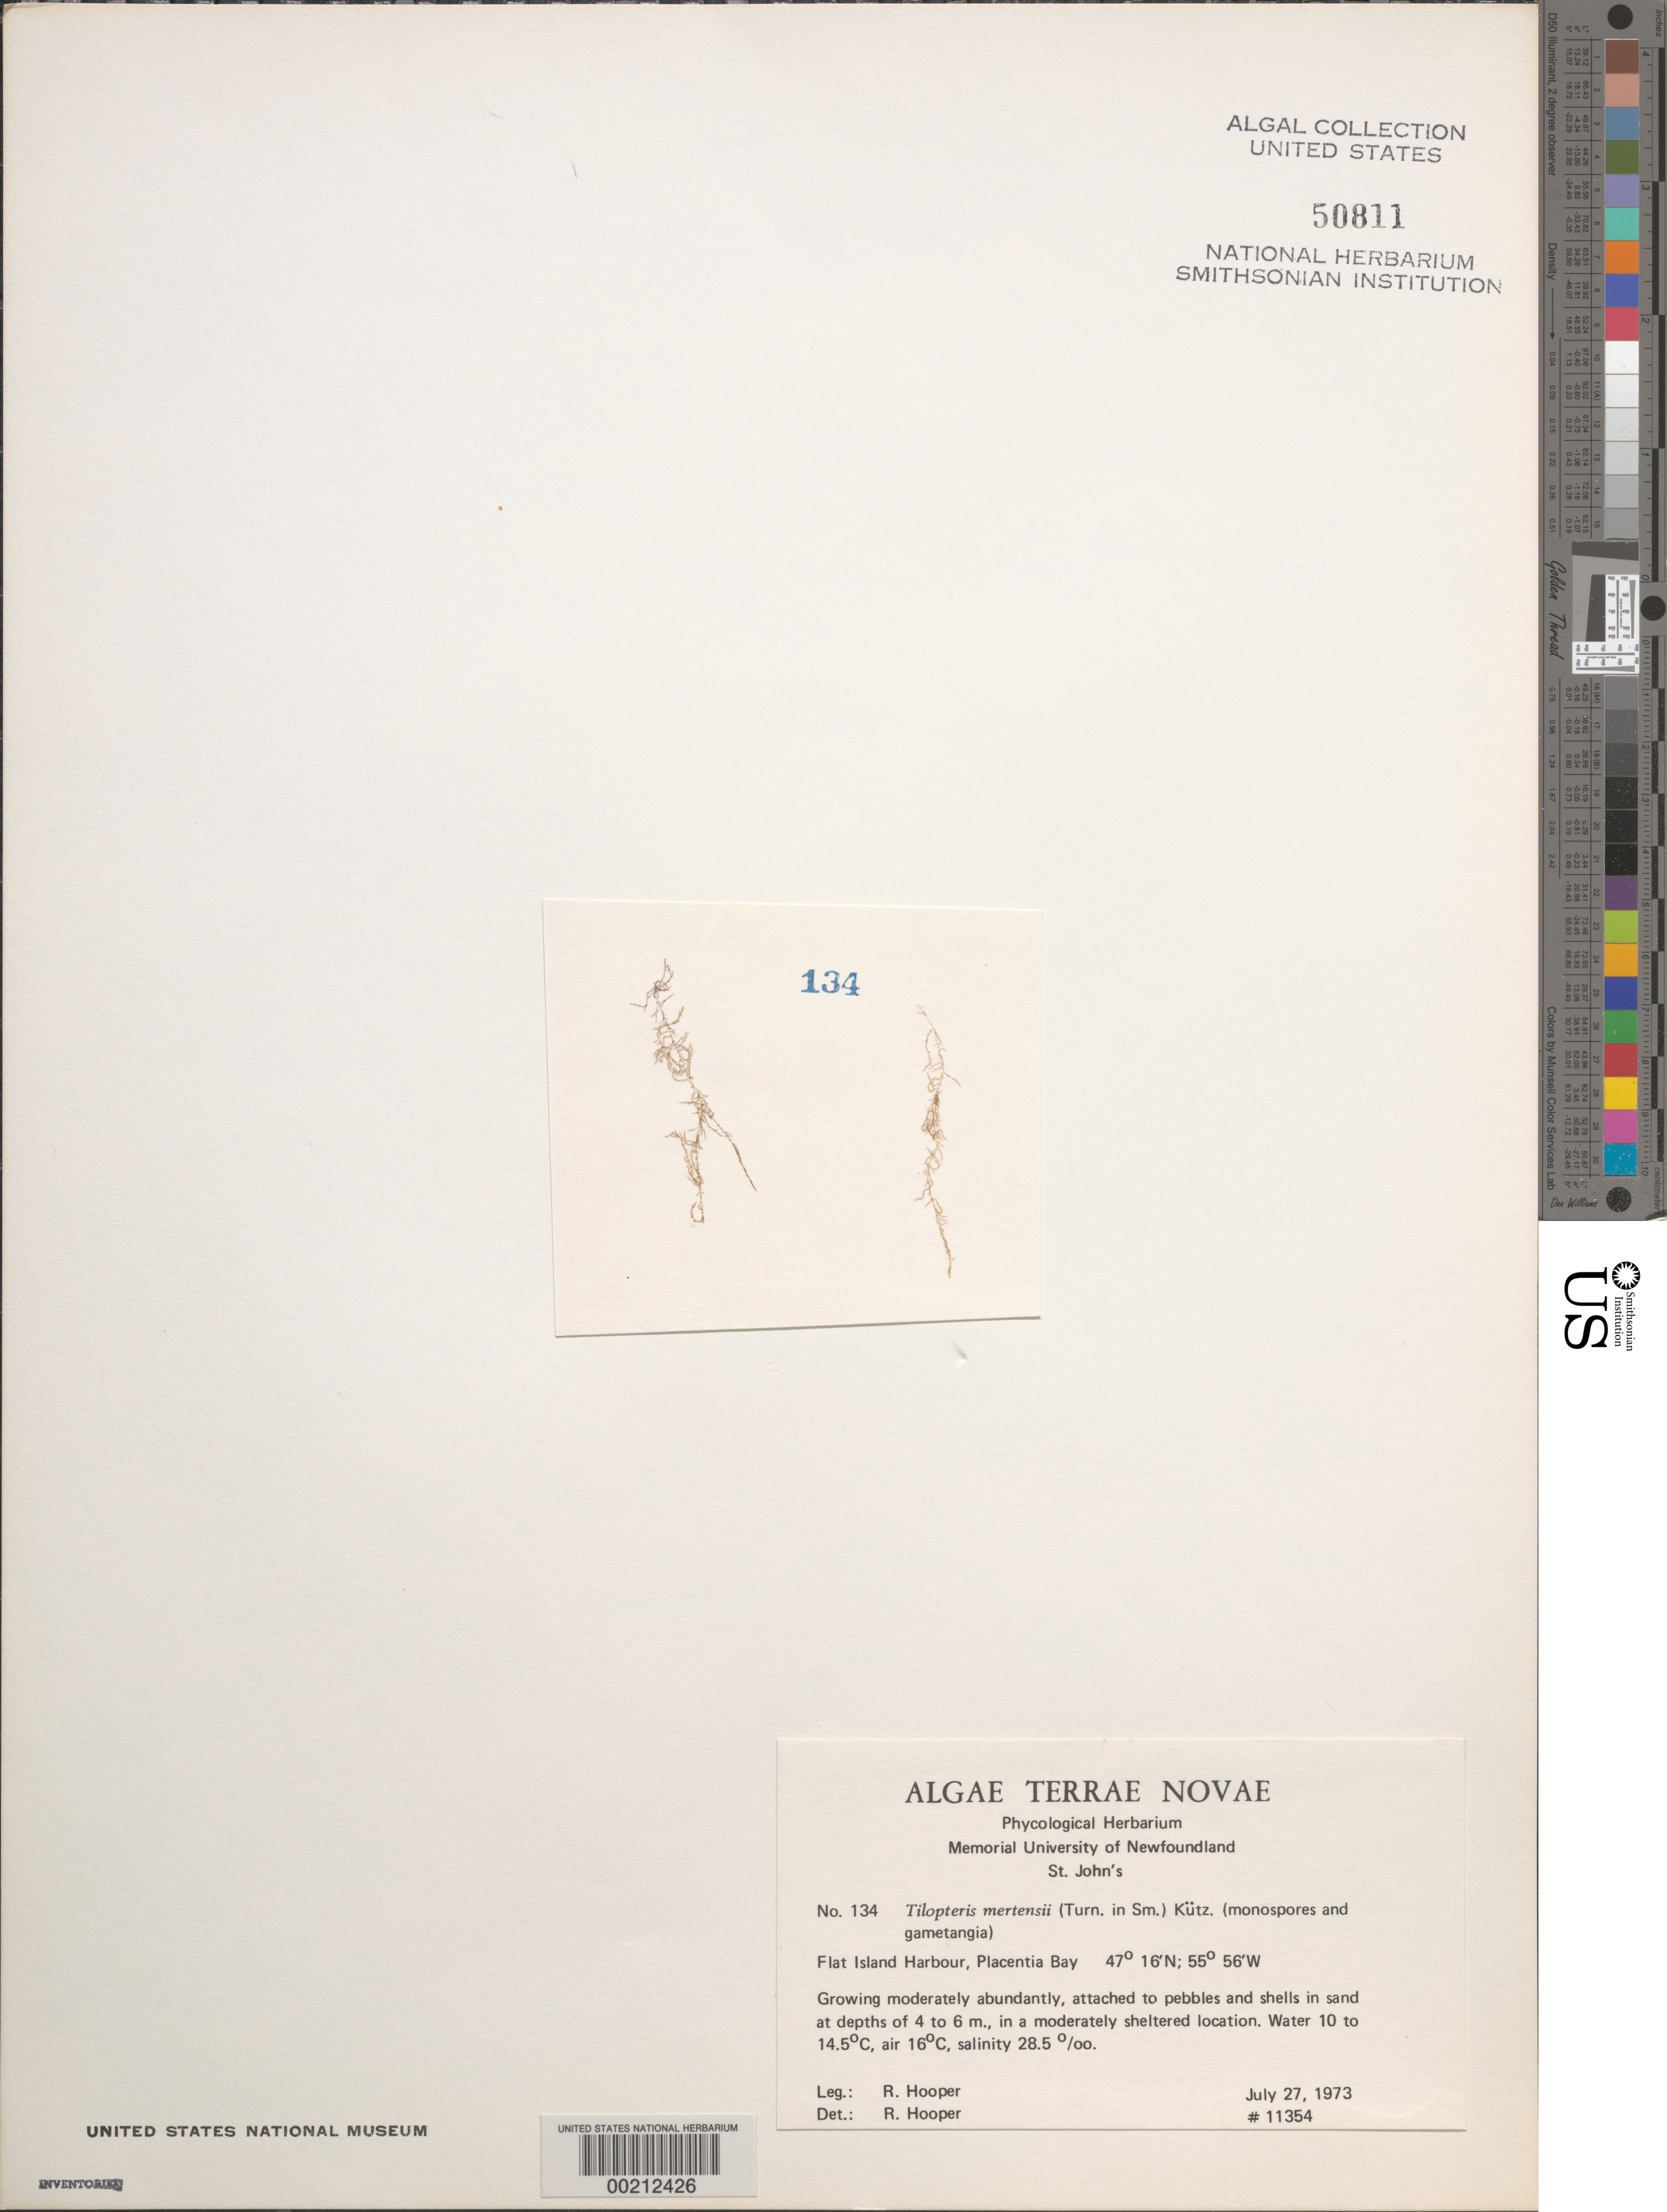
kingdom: Chromista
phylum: Ochrophyta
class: Phaeophyceae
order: Tilopteridales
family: Tilopteridaceae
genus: Tilopteris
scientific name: Tilopteris mertensii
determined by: Hooper, R. G.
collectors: R. G. Hooper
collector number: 11354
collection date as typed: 27 Jul 1973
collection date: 1973-07-27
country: Canada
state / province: Newfoundland and Labrador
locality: Flat Island Harbour, Placentia Bay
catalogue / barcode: US 50811